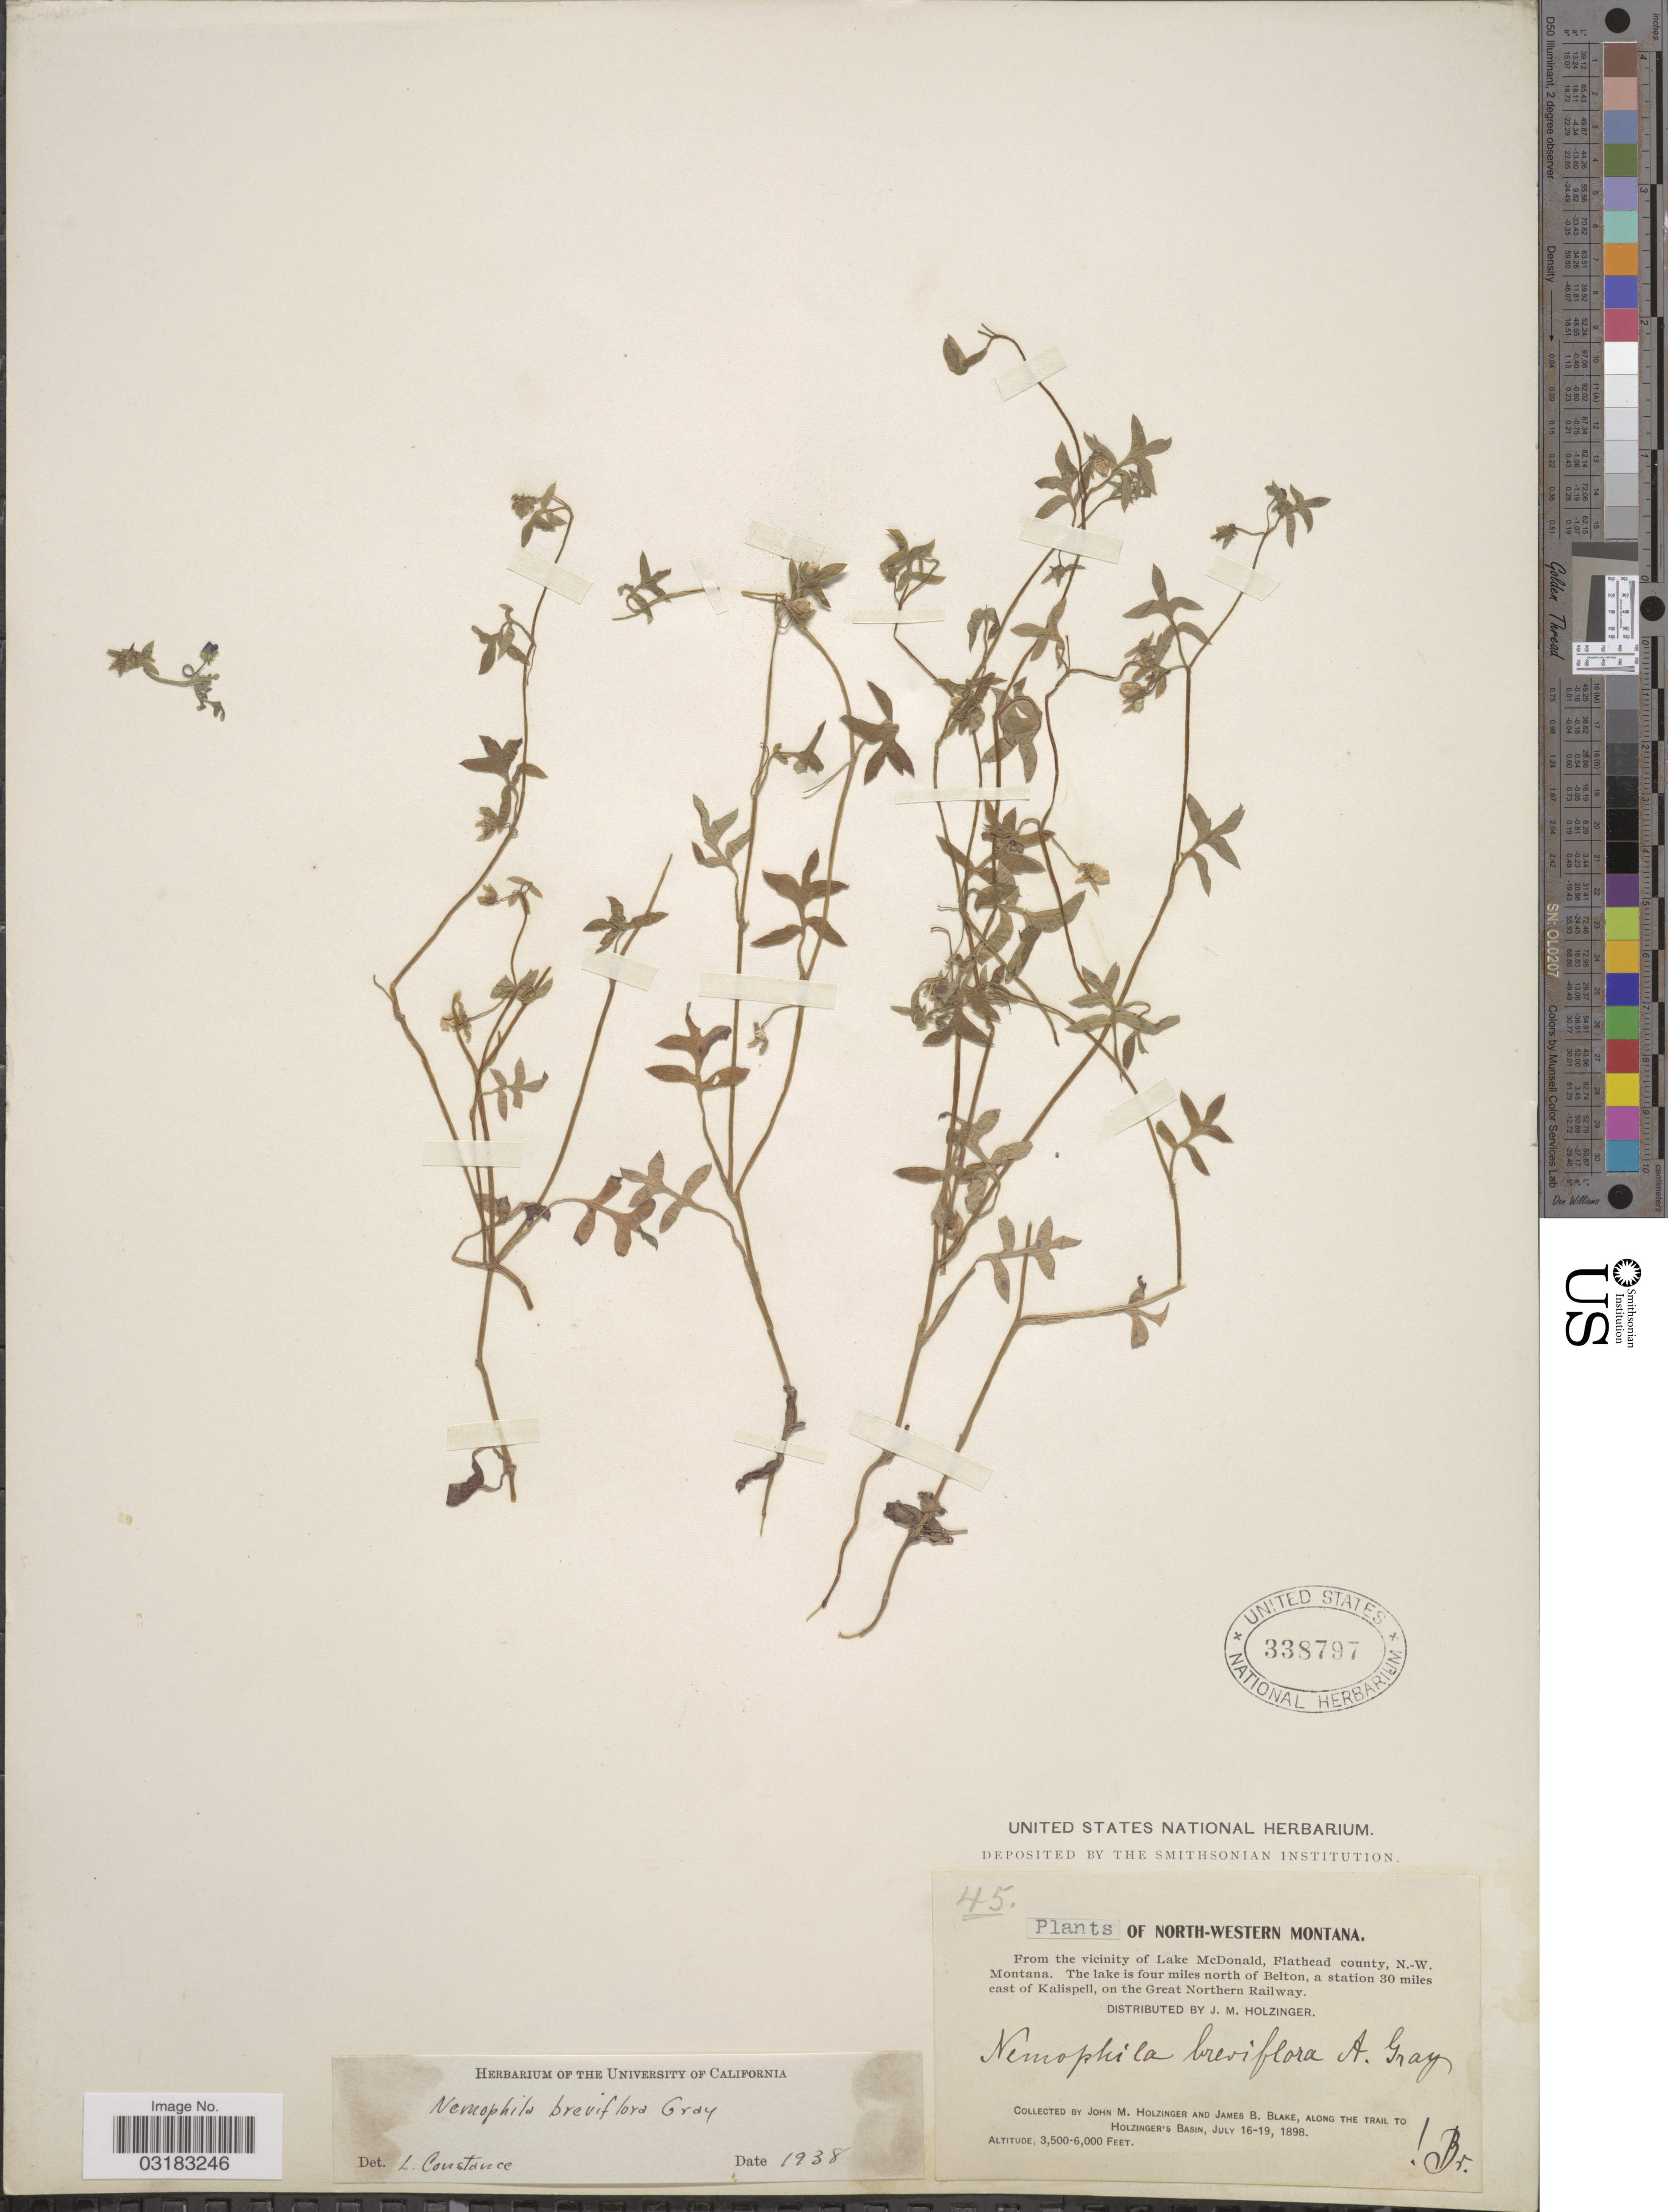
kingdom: Plantae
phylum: Tracheophyta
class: Magnoliopsida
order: Boraginales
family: Hydrophyllaceae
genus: Nemophila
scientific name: Nemophila breviflora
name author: A. Gray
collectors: J. M. Holzinger & J. B. Blake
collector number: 45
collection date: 1898-07-16/1898-07-19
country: United States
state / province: Montana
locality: North-western Montana. The vicinity of Lake McDonald, Flathead county, N.-W. Montana. The lake is four miles north of Belton, a station 30 miles east of Kalispell, on the Great Northern Railway. Along the trail to Holzinger's Basin.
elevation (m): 1067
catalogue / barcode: US 338797